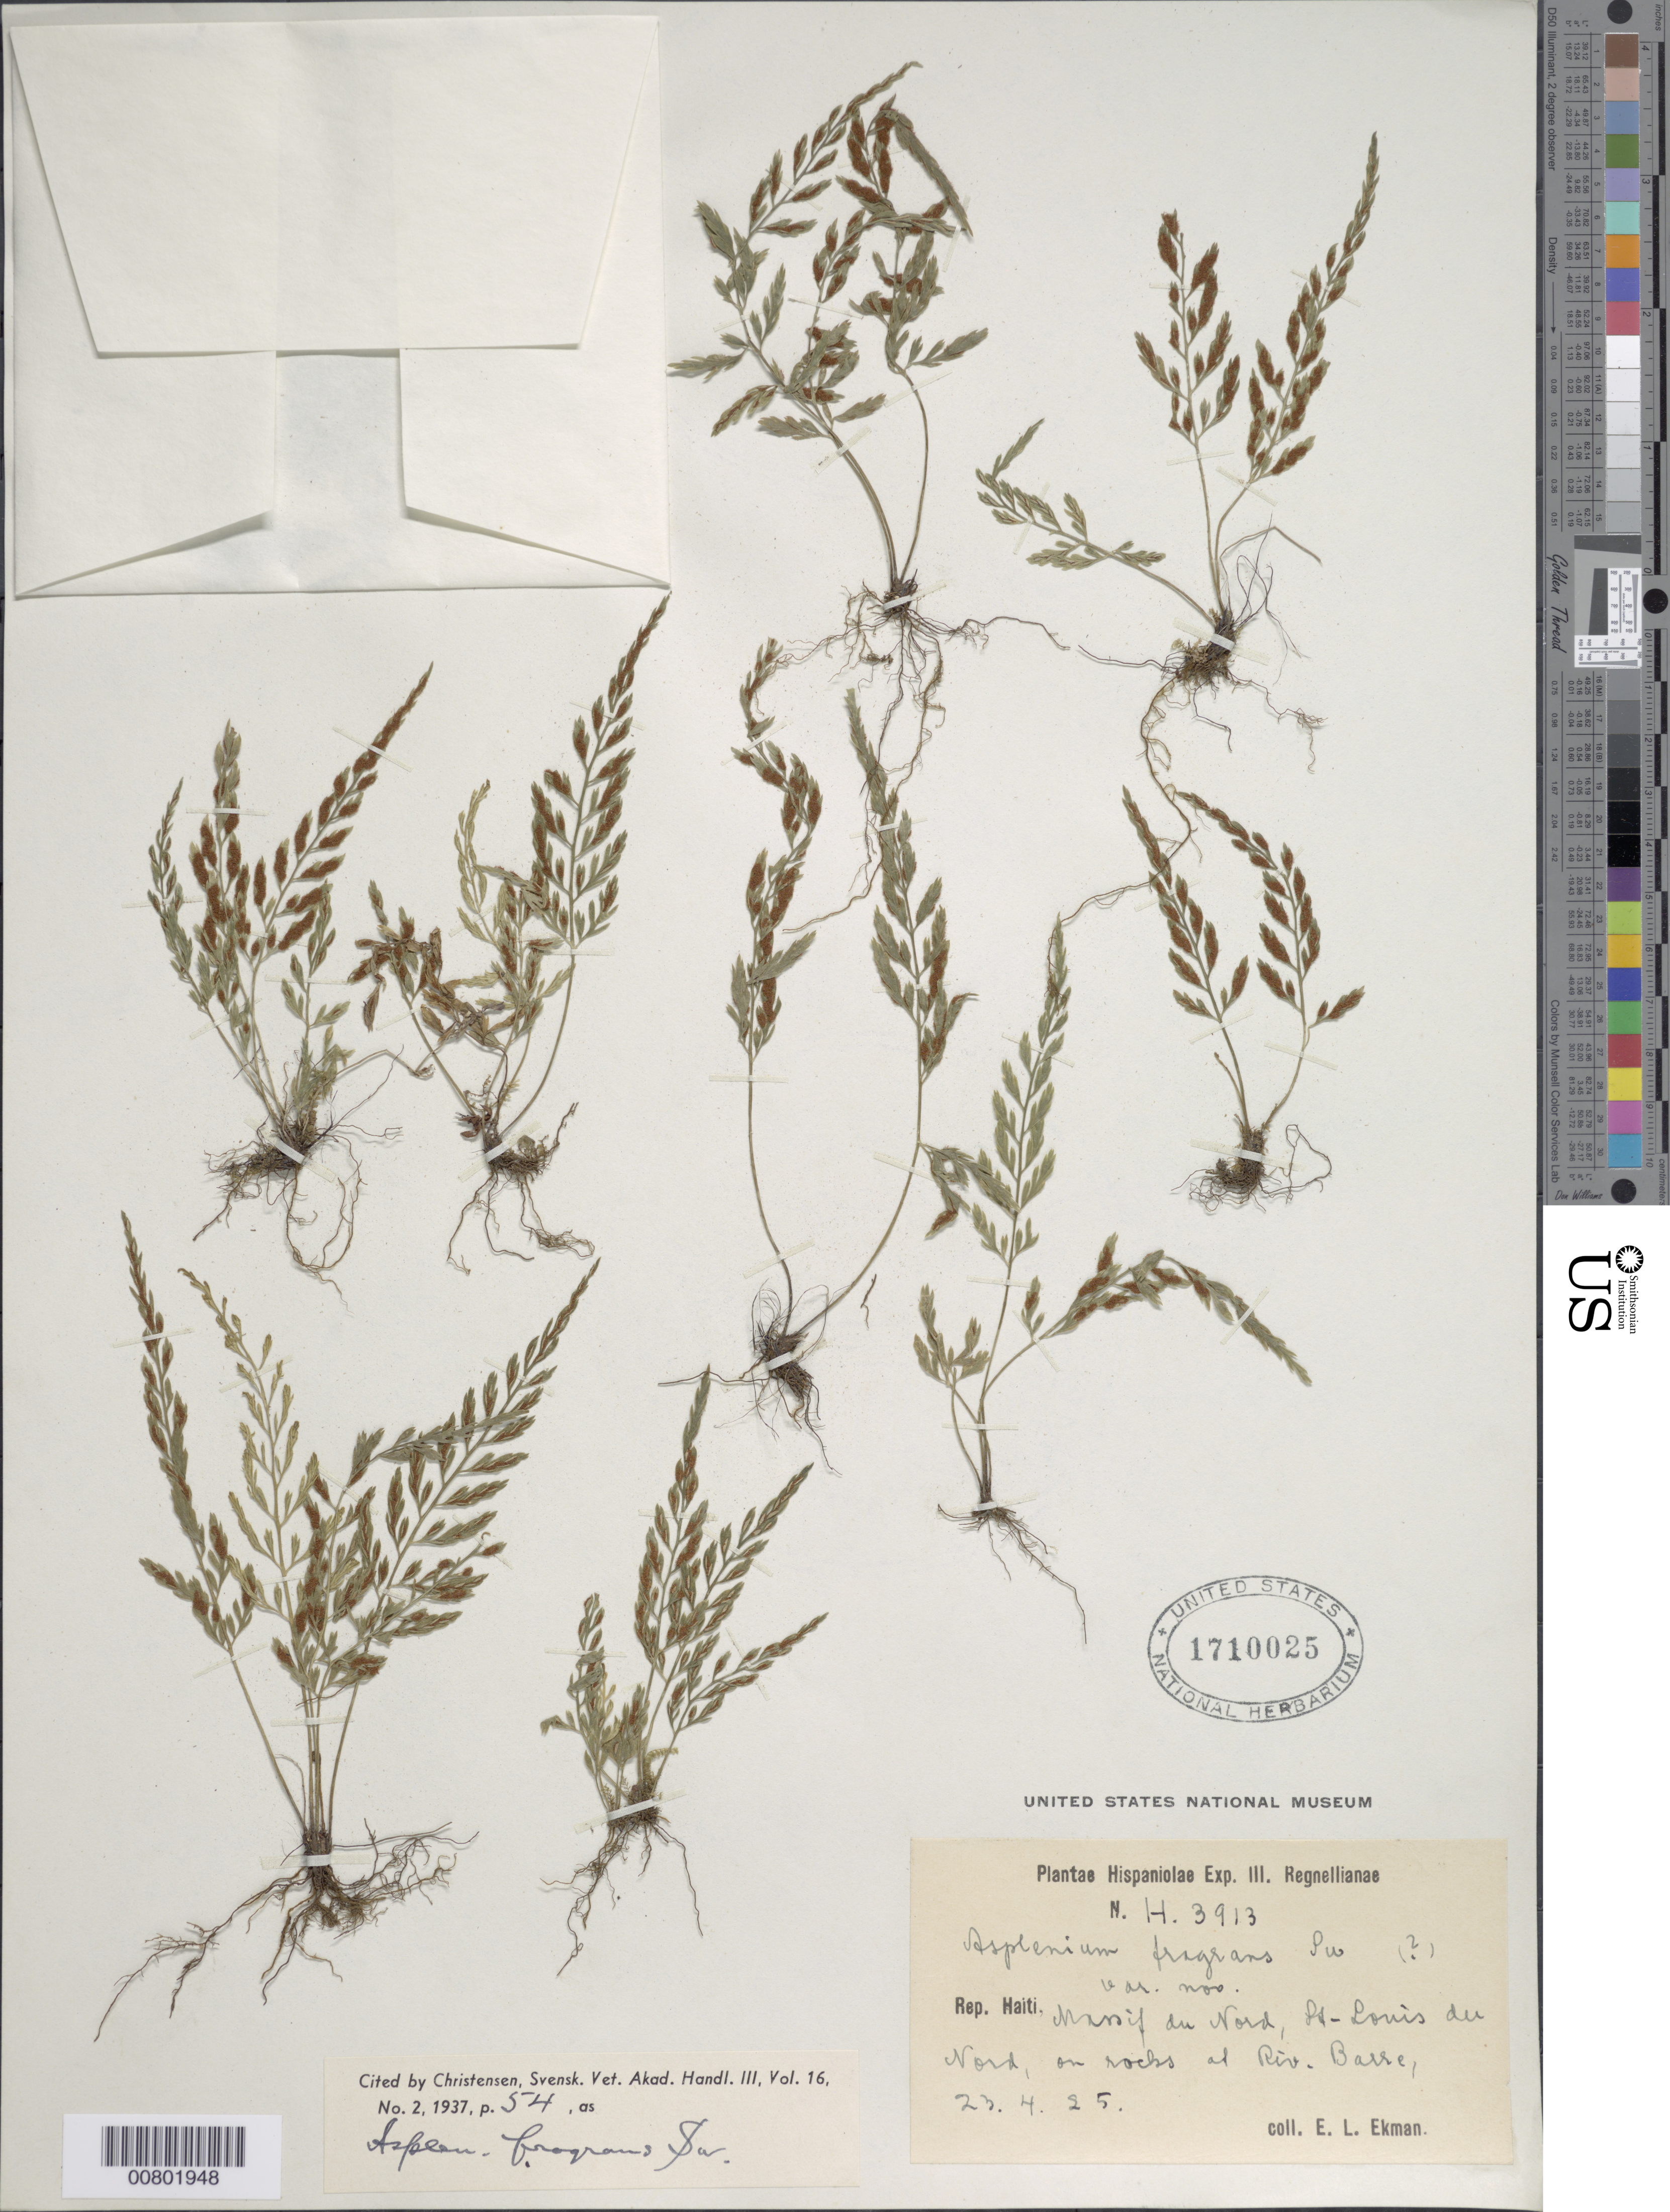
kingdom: Plantae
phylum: Tracheophyta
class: Polypodiopsida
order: Polypodiales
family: Aspleniaceae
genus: Asplenium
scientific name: Asplenium auritum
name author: Sw.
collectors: E. L. Ekman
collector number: H 3913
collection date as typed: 23 Apr 1925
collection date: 1925-04-23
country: Haiti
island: Hispaniola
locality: Massif du Nord, St. Louis du Nord, at Riv. Barre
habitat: On rocks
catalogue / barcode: US 1710025